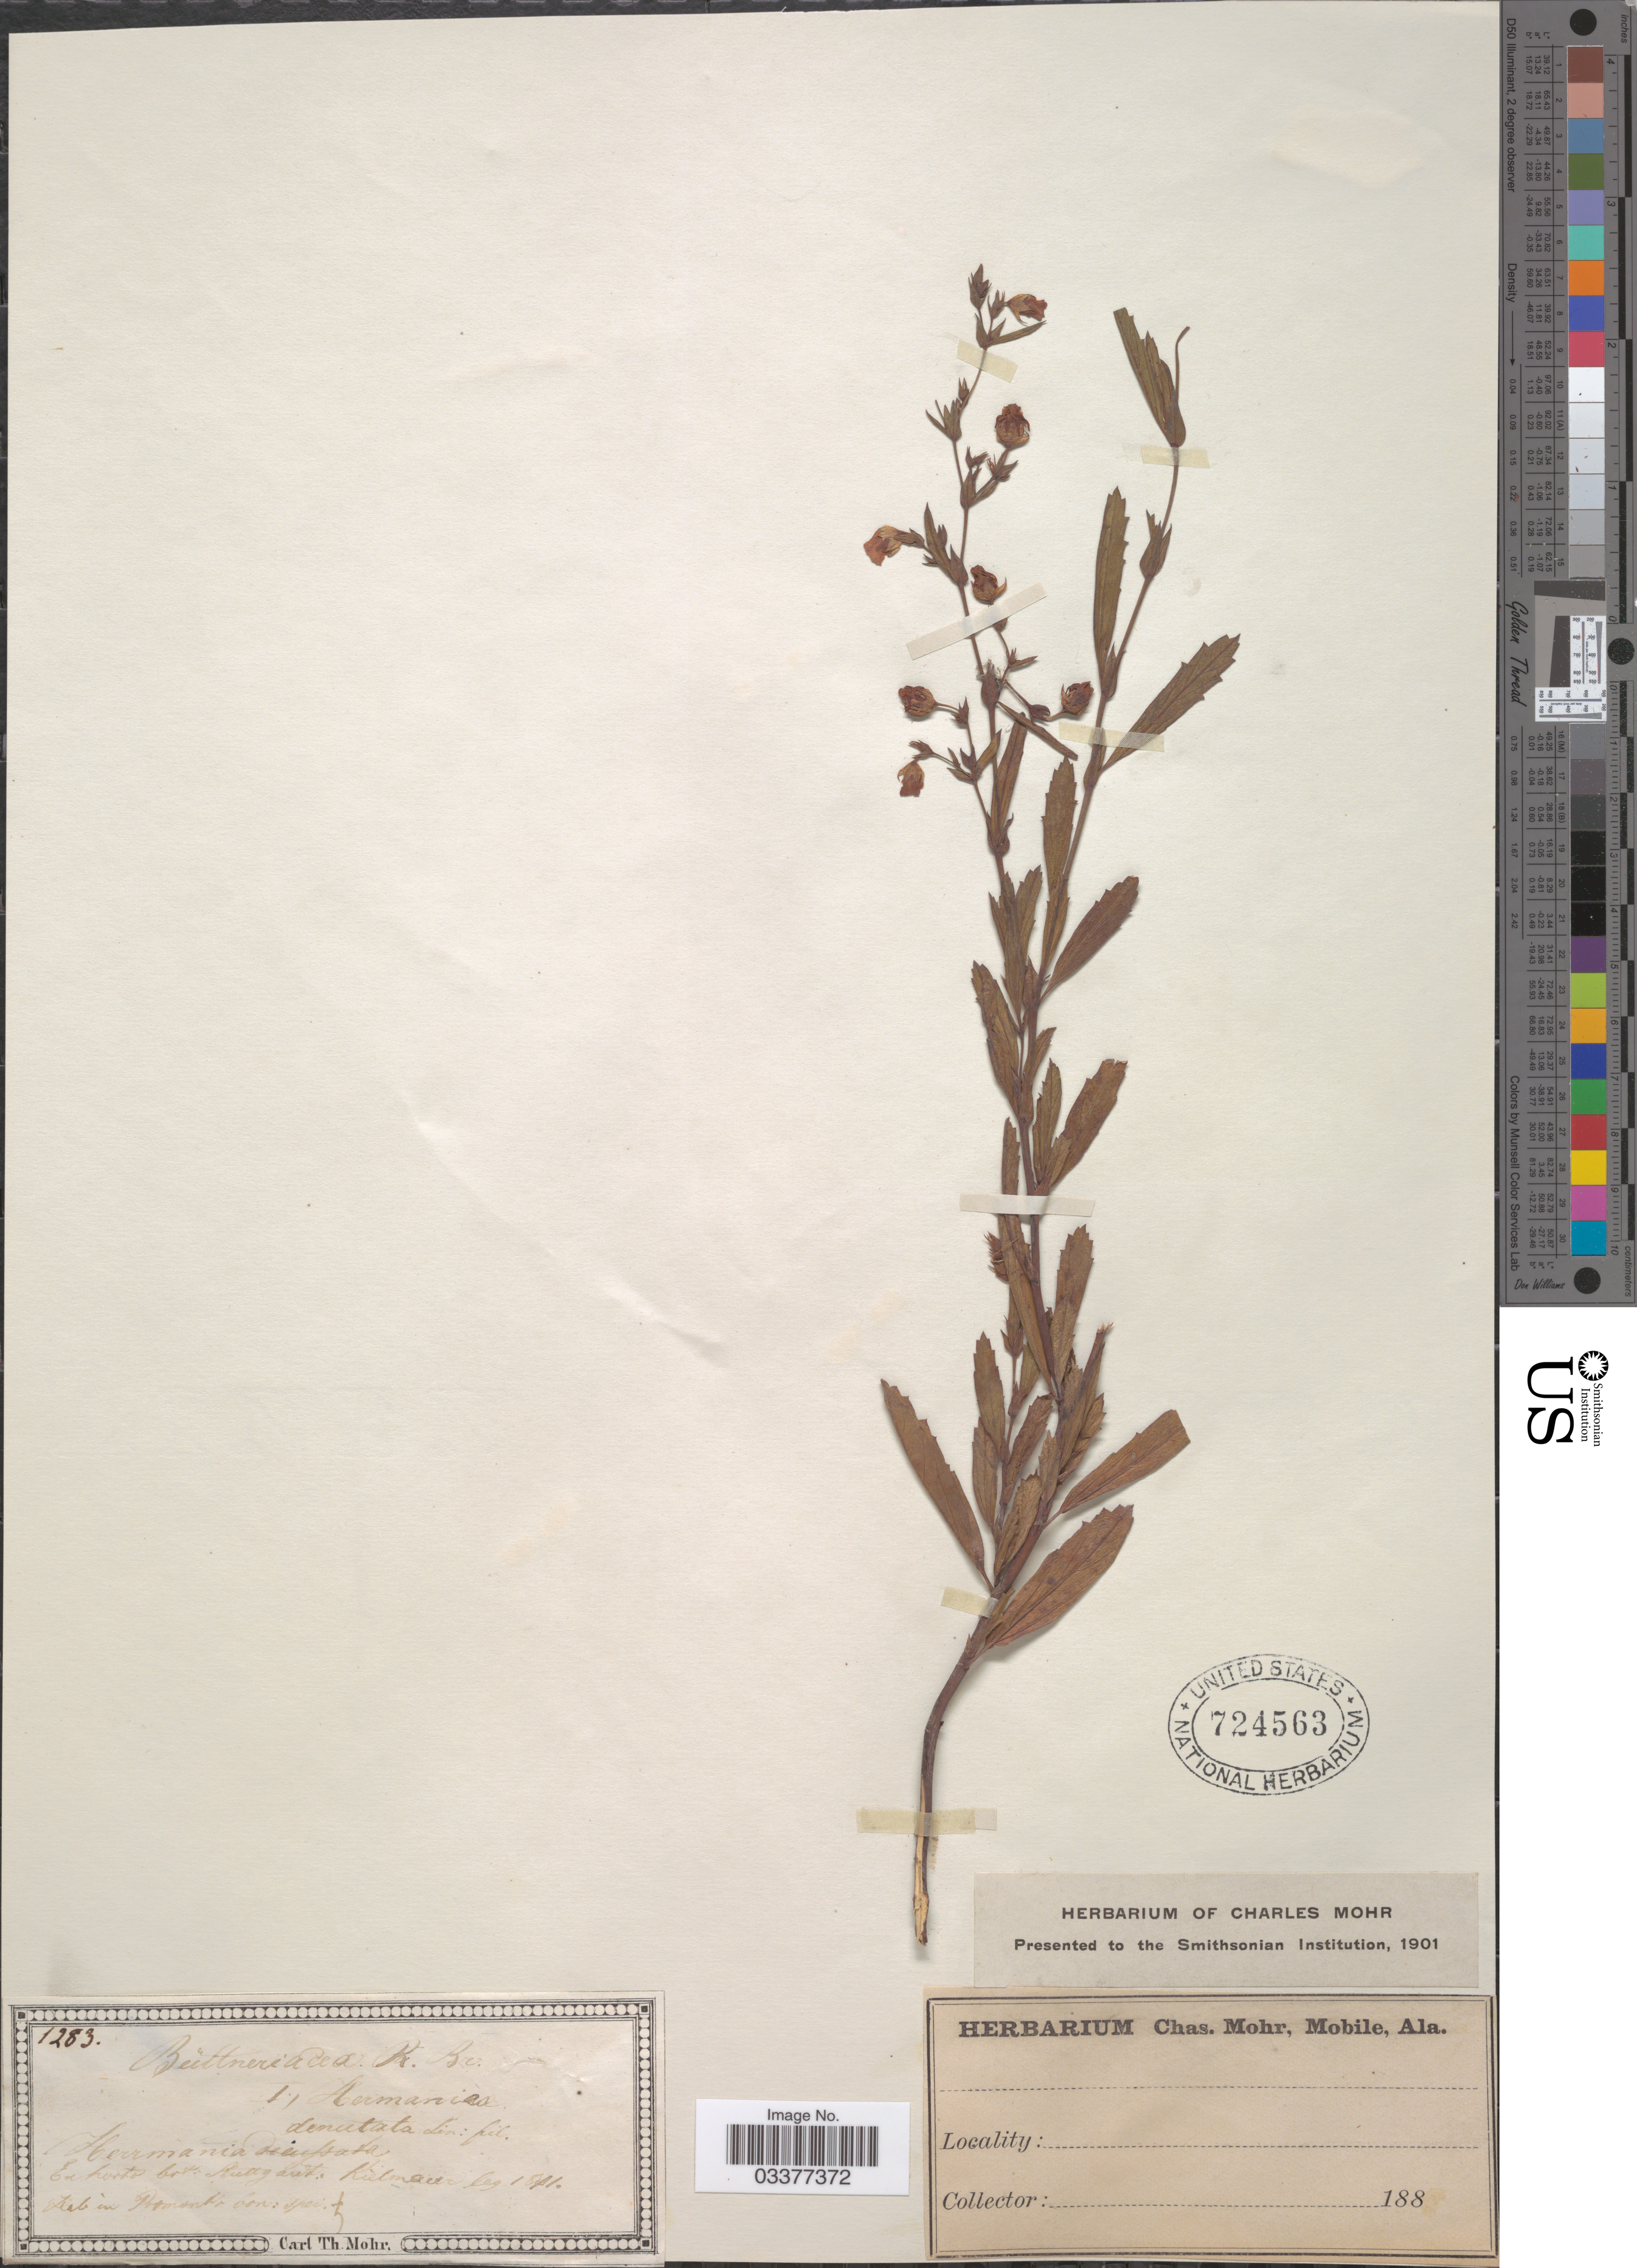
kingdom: Plantae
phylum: Tracheophyta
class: Magnoliopsida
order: Malvales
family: Malvaceae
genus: Hermannia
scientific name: Hermannia denudata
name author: L. f.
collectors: Kielmaier, --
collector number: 1283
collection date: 1891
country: South Africa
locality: En horto bot. Stuttgardt. Hab in Promont bon spei. [unsure placement]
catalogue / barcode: US 724563